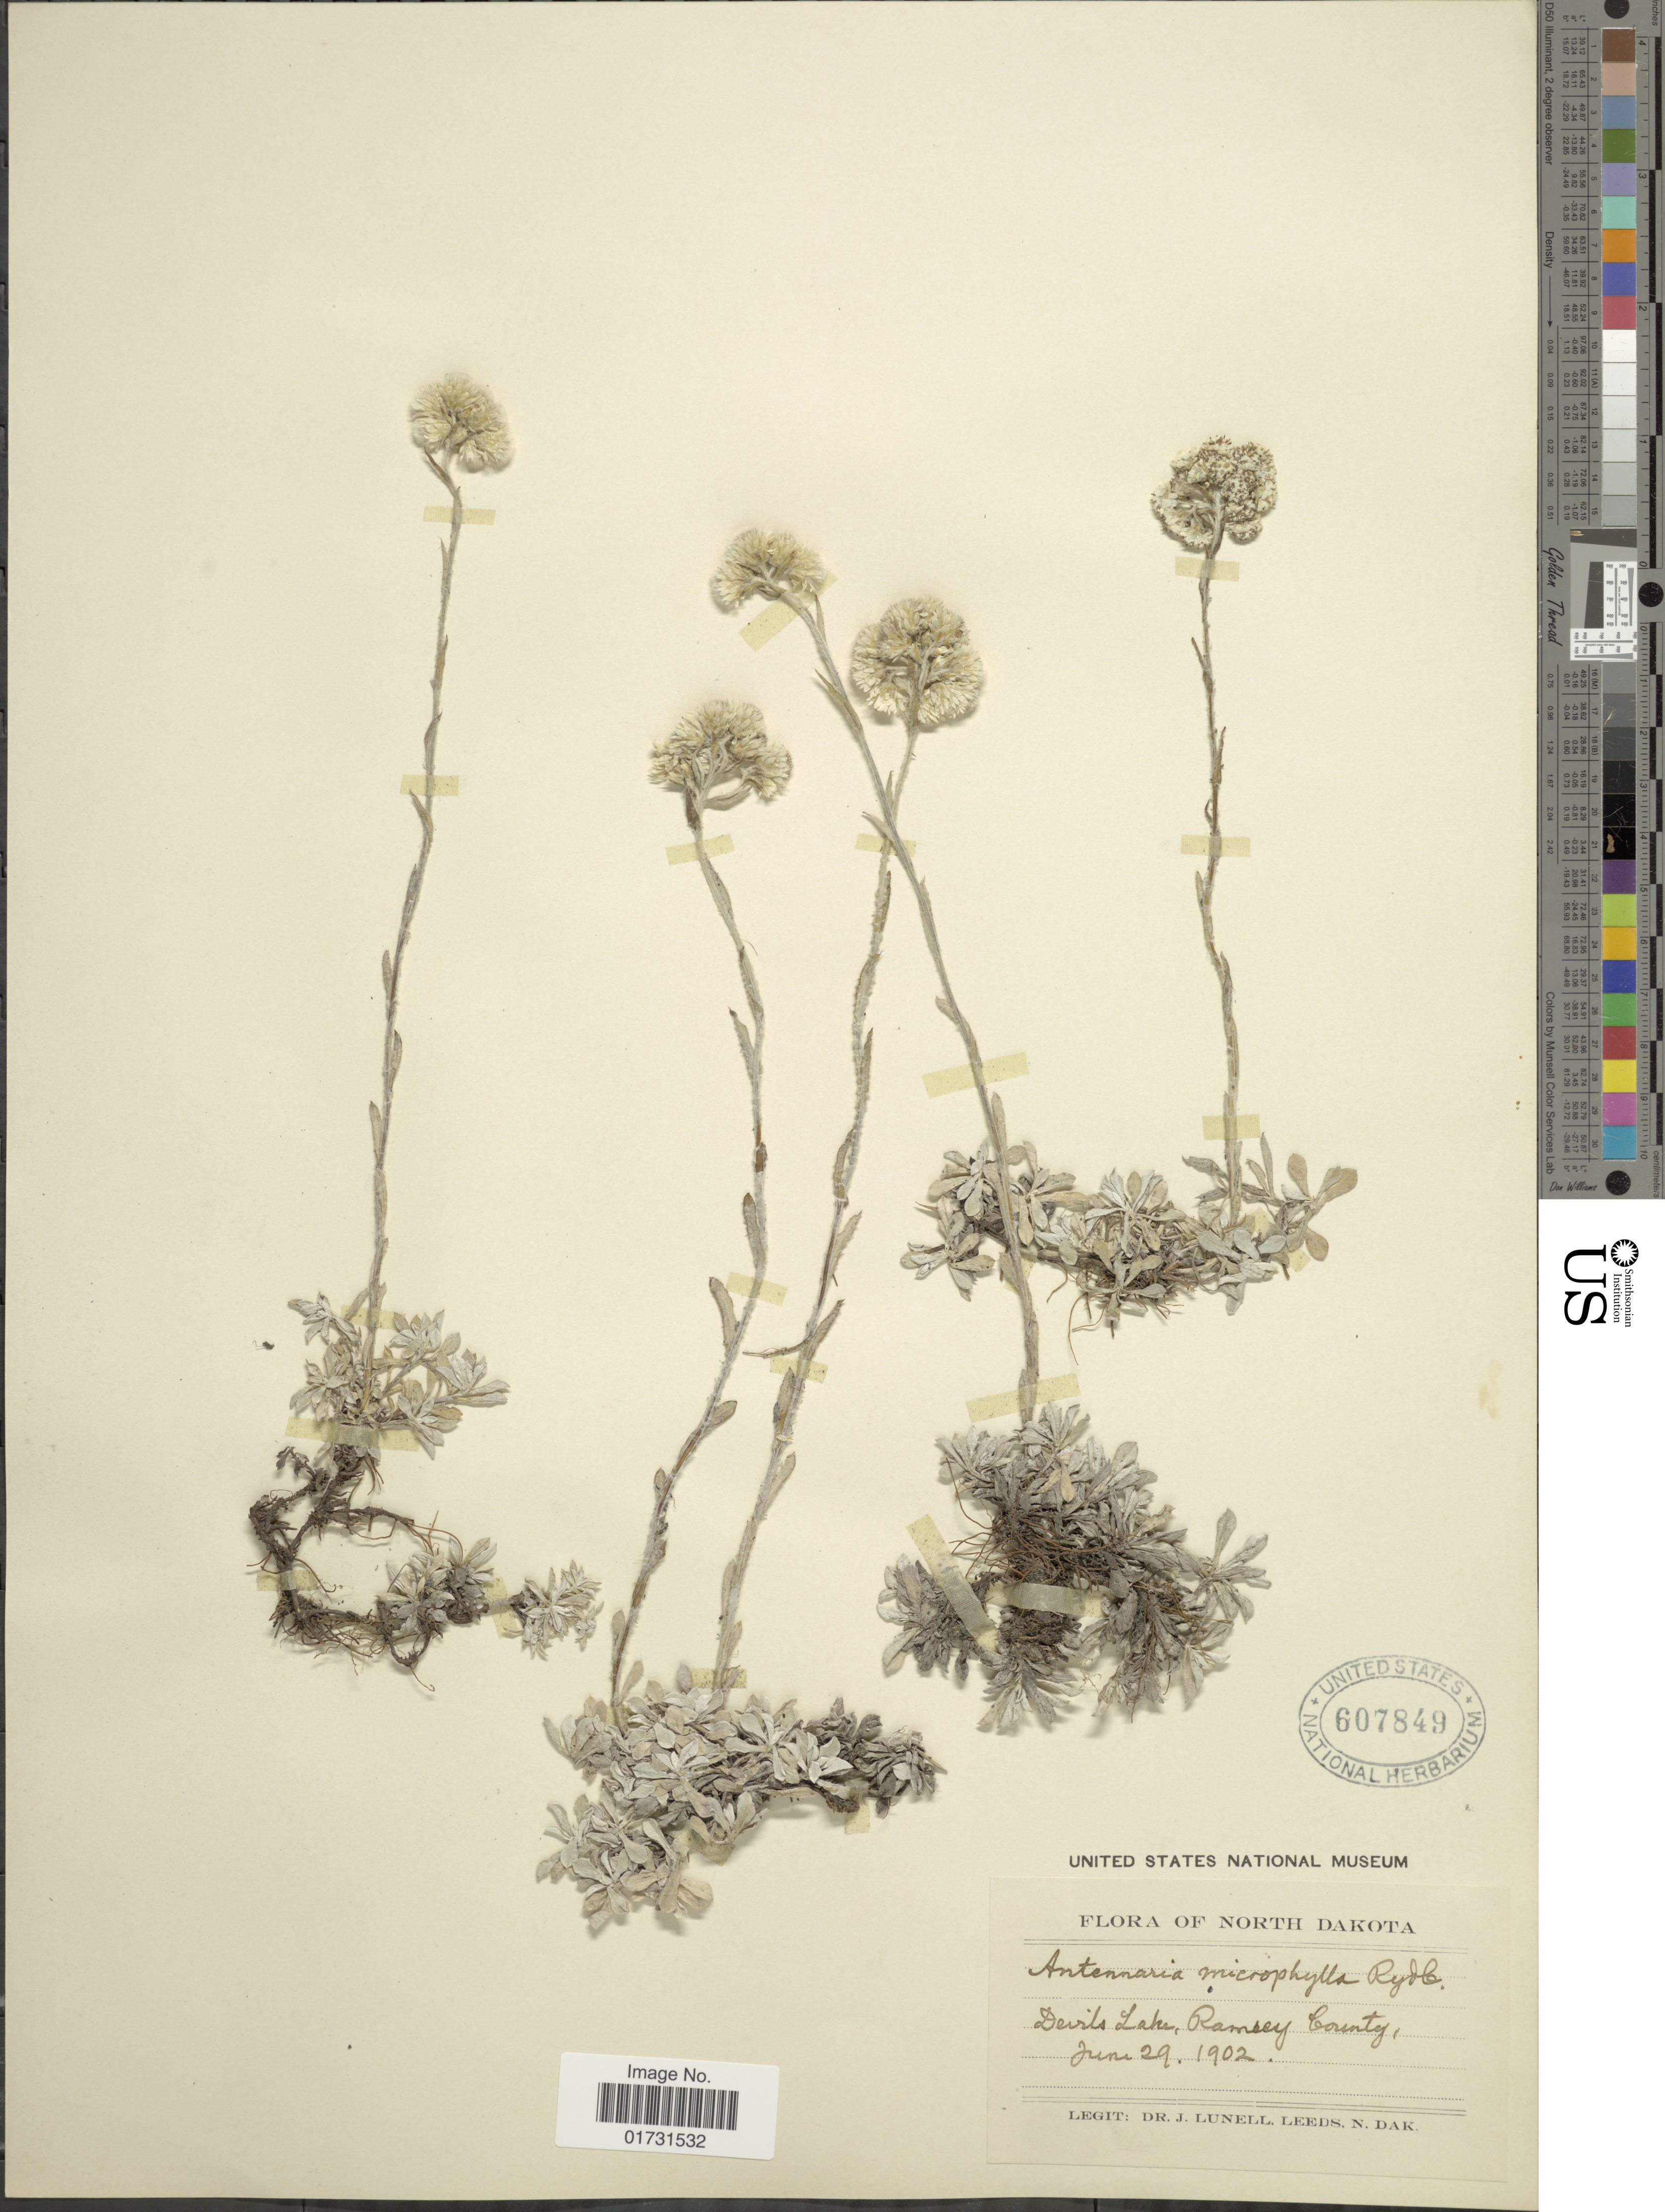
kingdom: Plantae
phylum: Tracheophyta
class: Magnoliopsida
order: Asterales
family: Asteraceae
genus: Antennaria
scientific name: Antennaria microphylla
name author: Rydb.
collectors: J. Lunell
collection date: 1902-06-29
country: United States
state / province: North Dakota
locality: Devils Lake, Ramsey County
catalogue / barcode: US 607849